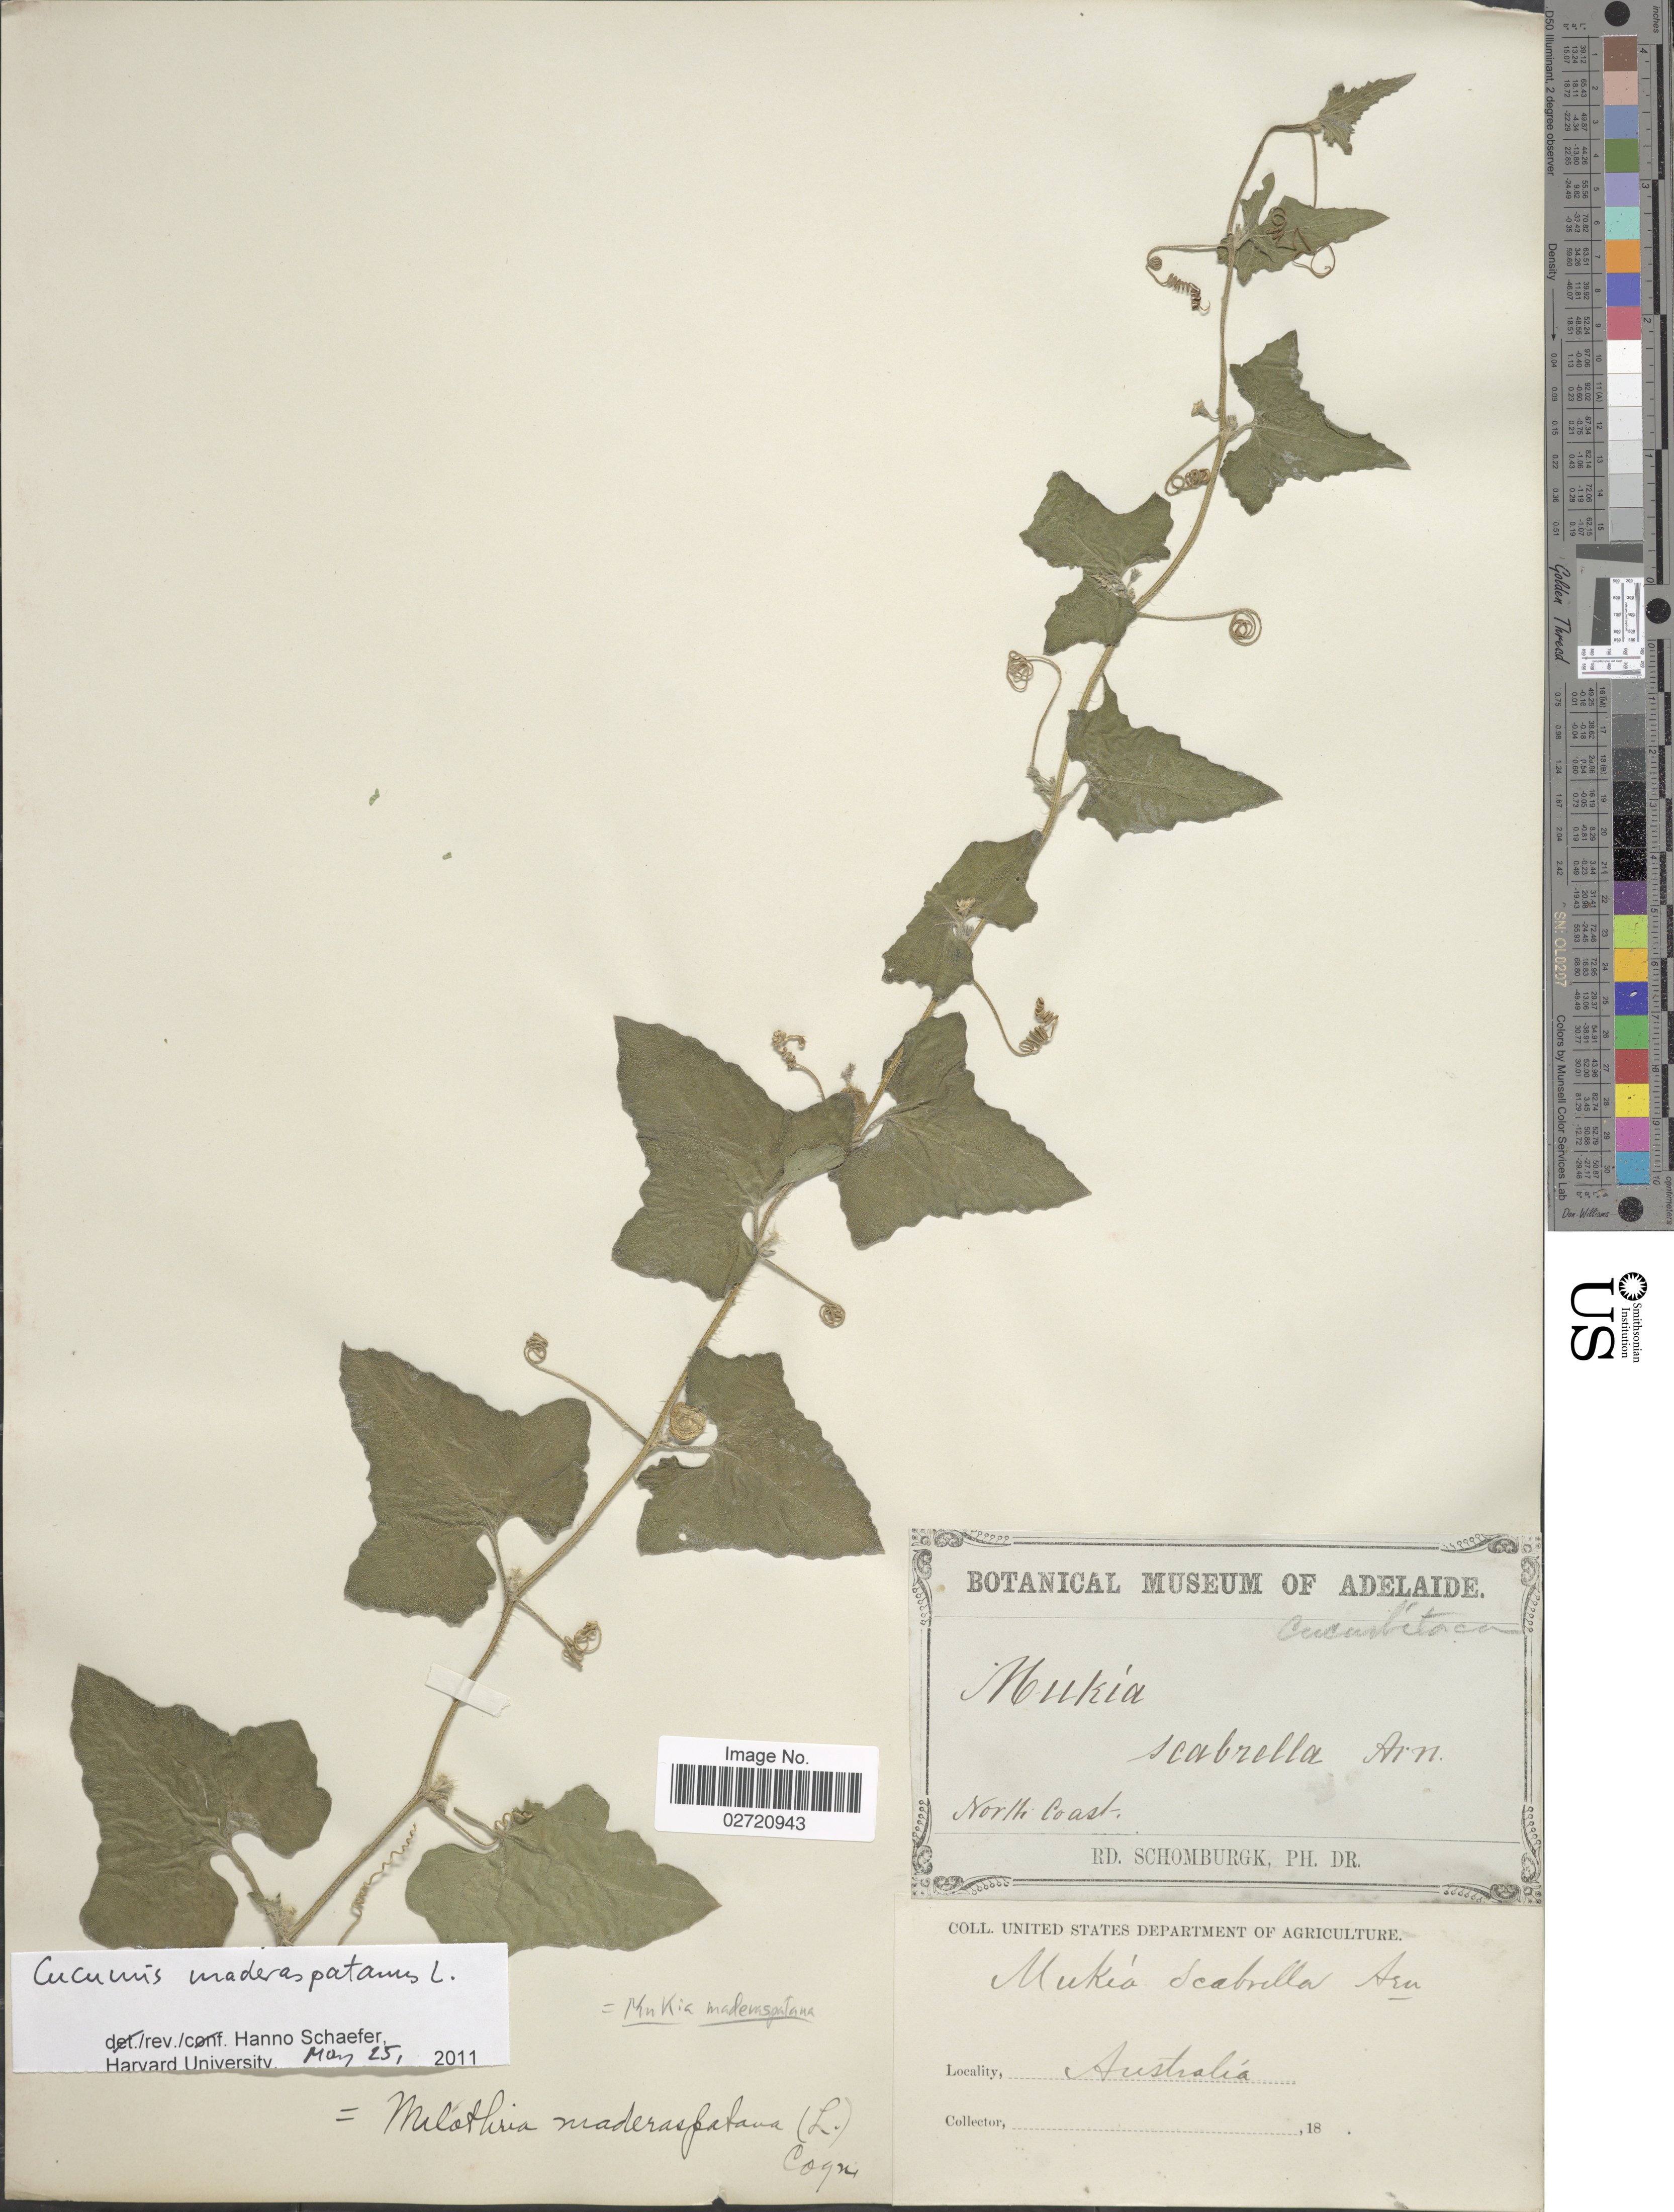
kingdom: Plantae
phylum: Tracheophyta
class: Magnoliopsida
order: Cucurbitales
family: Cucurbitaceae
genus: Cucumis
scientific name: Cucumis maderaspatanus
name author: L.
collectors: M. R. Schomburgk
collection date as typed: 18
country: Australia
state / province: New South Wales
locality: North Coast